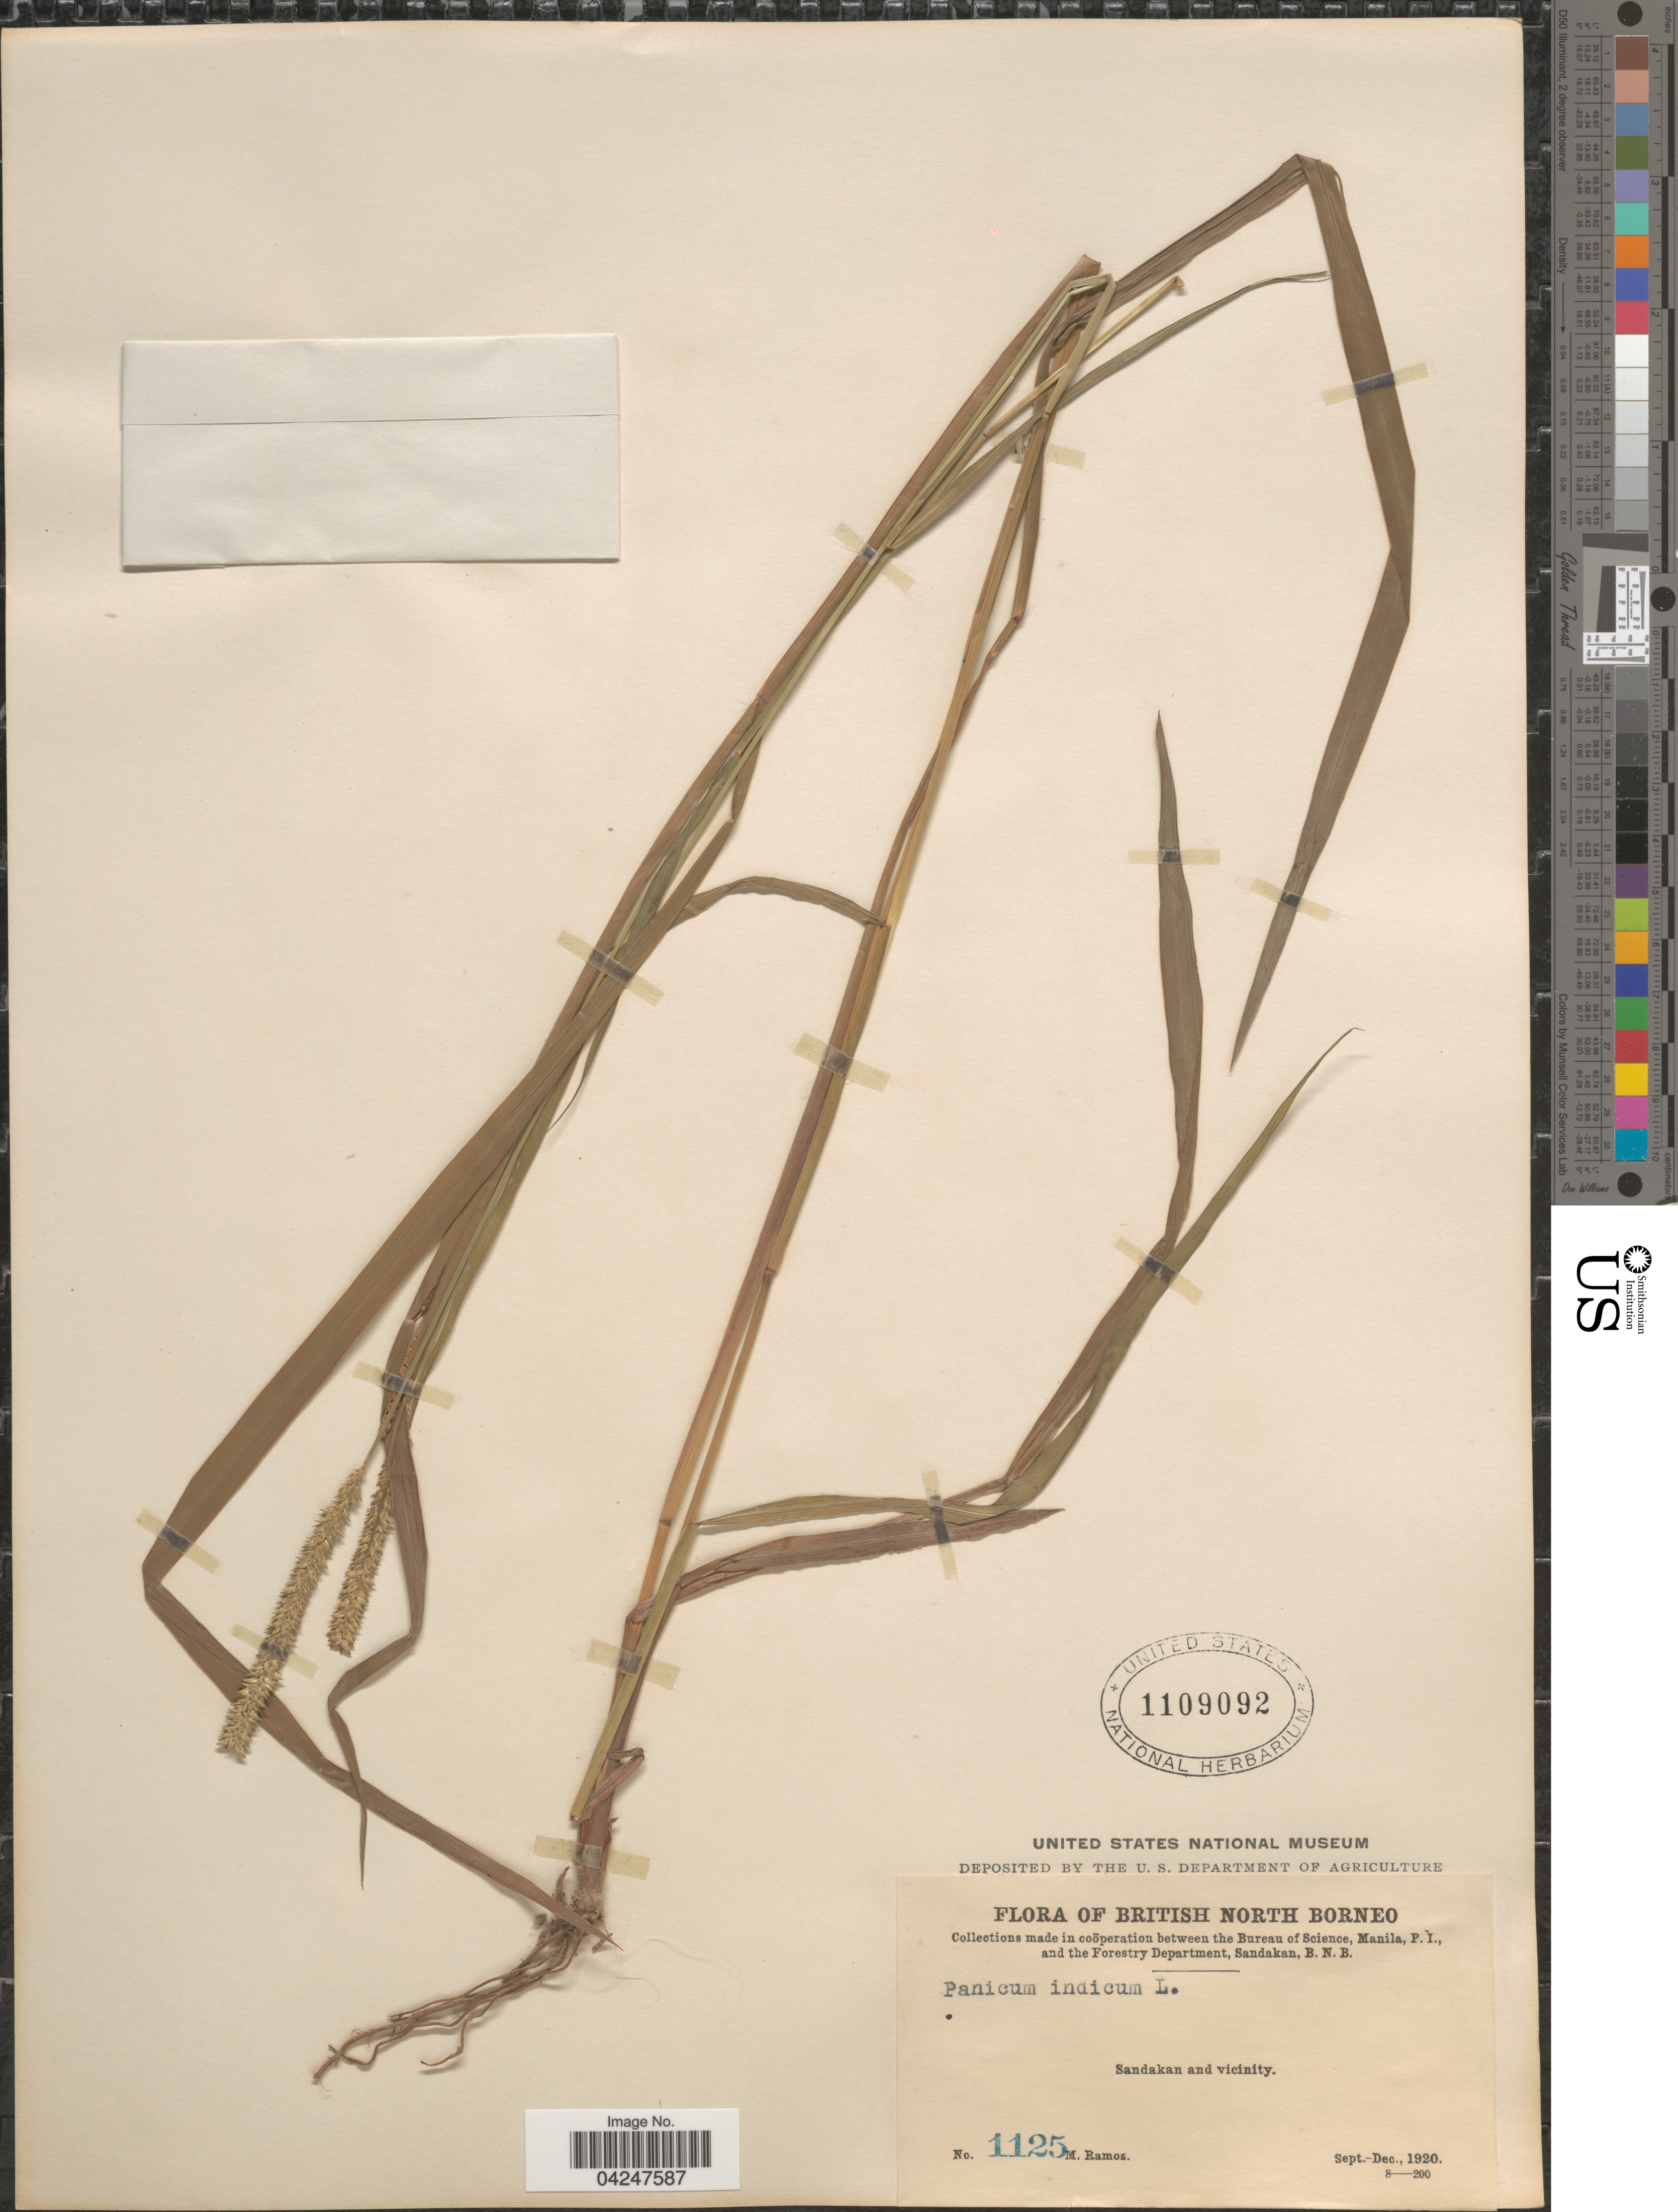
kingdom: Plantae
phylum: Tracheophyta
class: Liliopsida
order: Poales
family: Poaceae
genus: Sacciolepis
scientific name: Sacciolepis sp.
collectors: M. Ramos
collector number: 1125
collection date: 1920-09/1920-12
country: Malaysia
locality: British North Borneo. Sandakan and vicinity.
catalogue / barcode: US 1109092